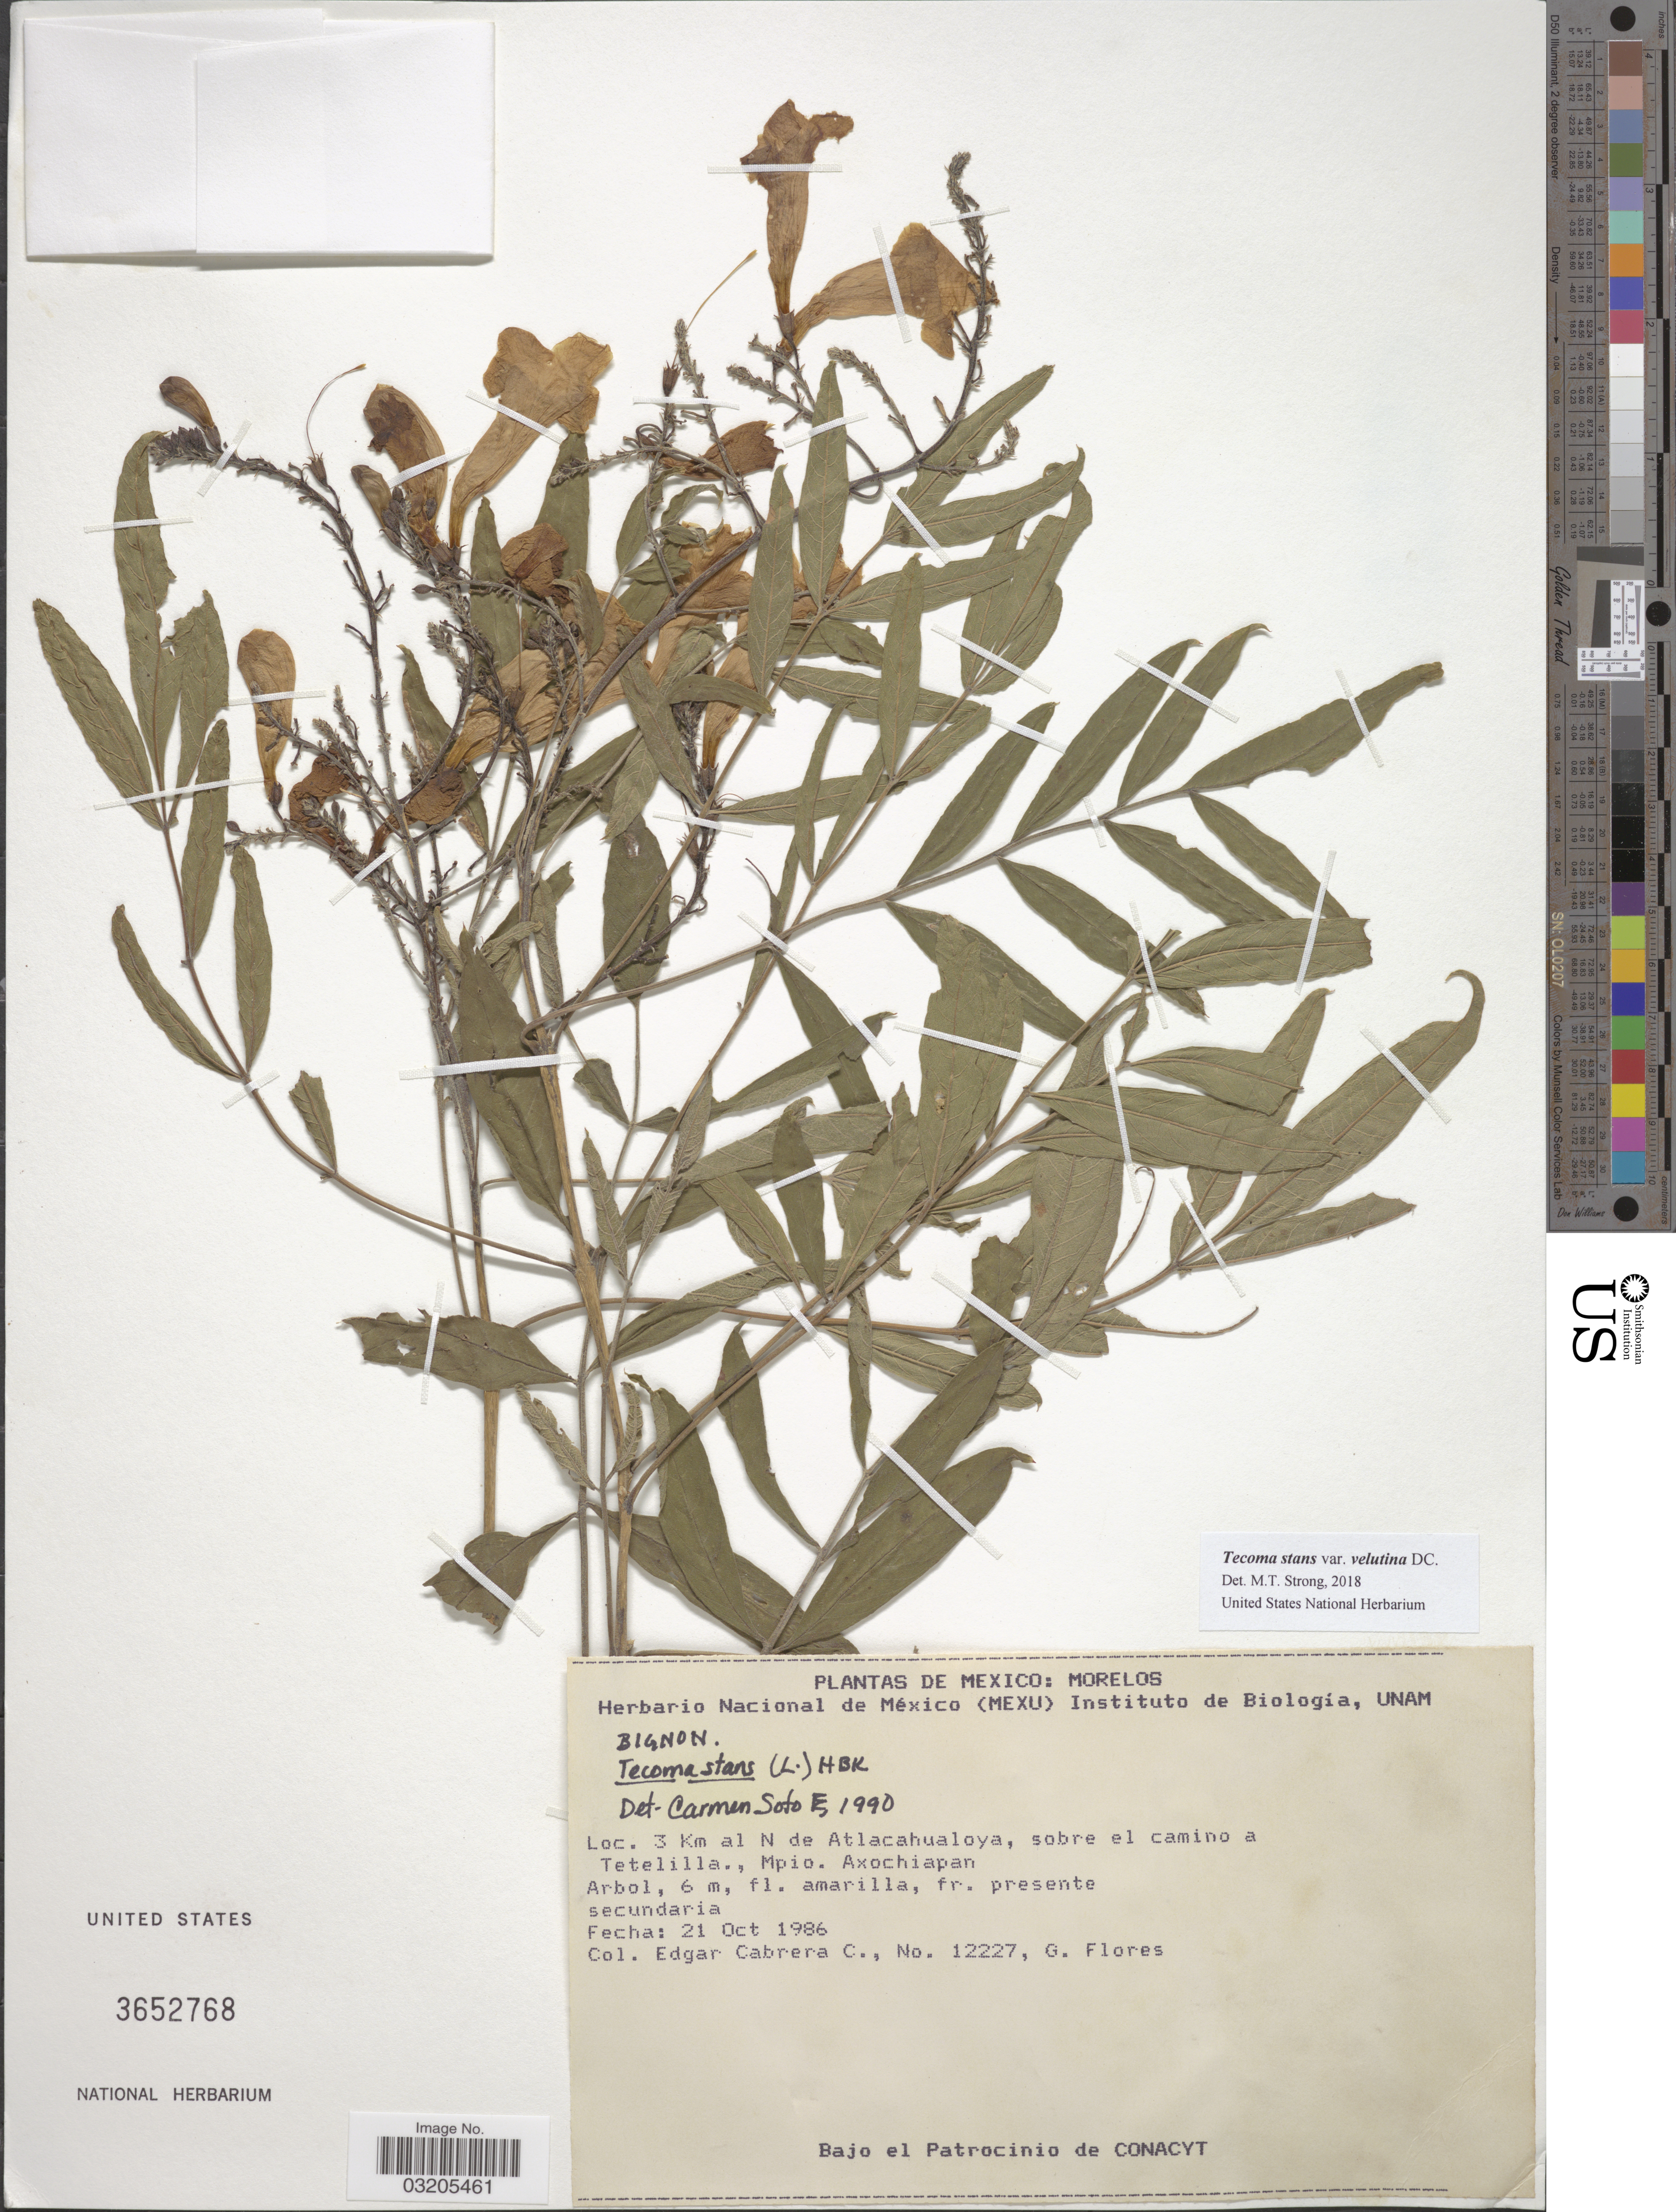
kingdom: Plantae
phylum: Tracheophyta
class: Magnoliopsida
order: Lamiales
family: Bignoniaceae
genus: Tecoma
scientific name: Tecoma stans var. velutina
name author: DC.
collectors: E. Cabrera C. & G. Flores F.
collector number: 12227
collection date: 1986-10-21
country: Mexico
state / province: Morelos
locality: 3 Km al N de Atlacahualoya, sobre el camino a Tetelilla., Mpio. Axochiapan.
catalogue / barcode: US 3652768